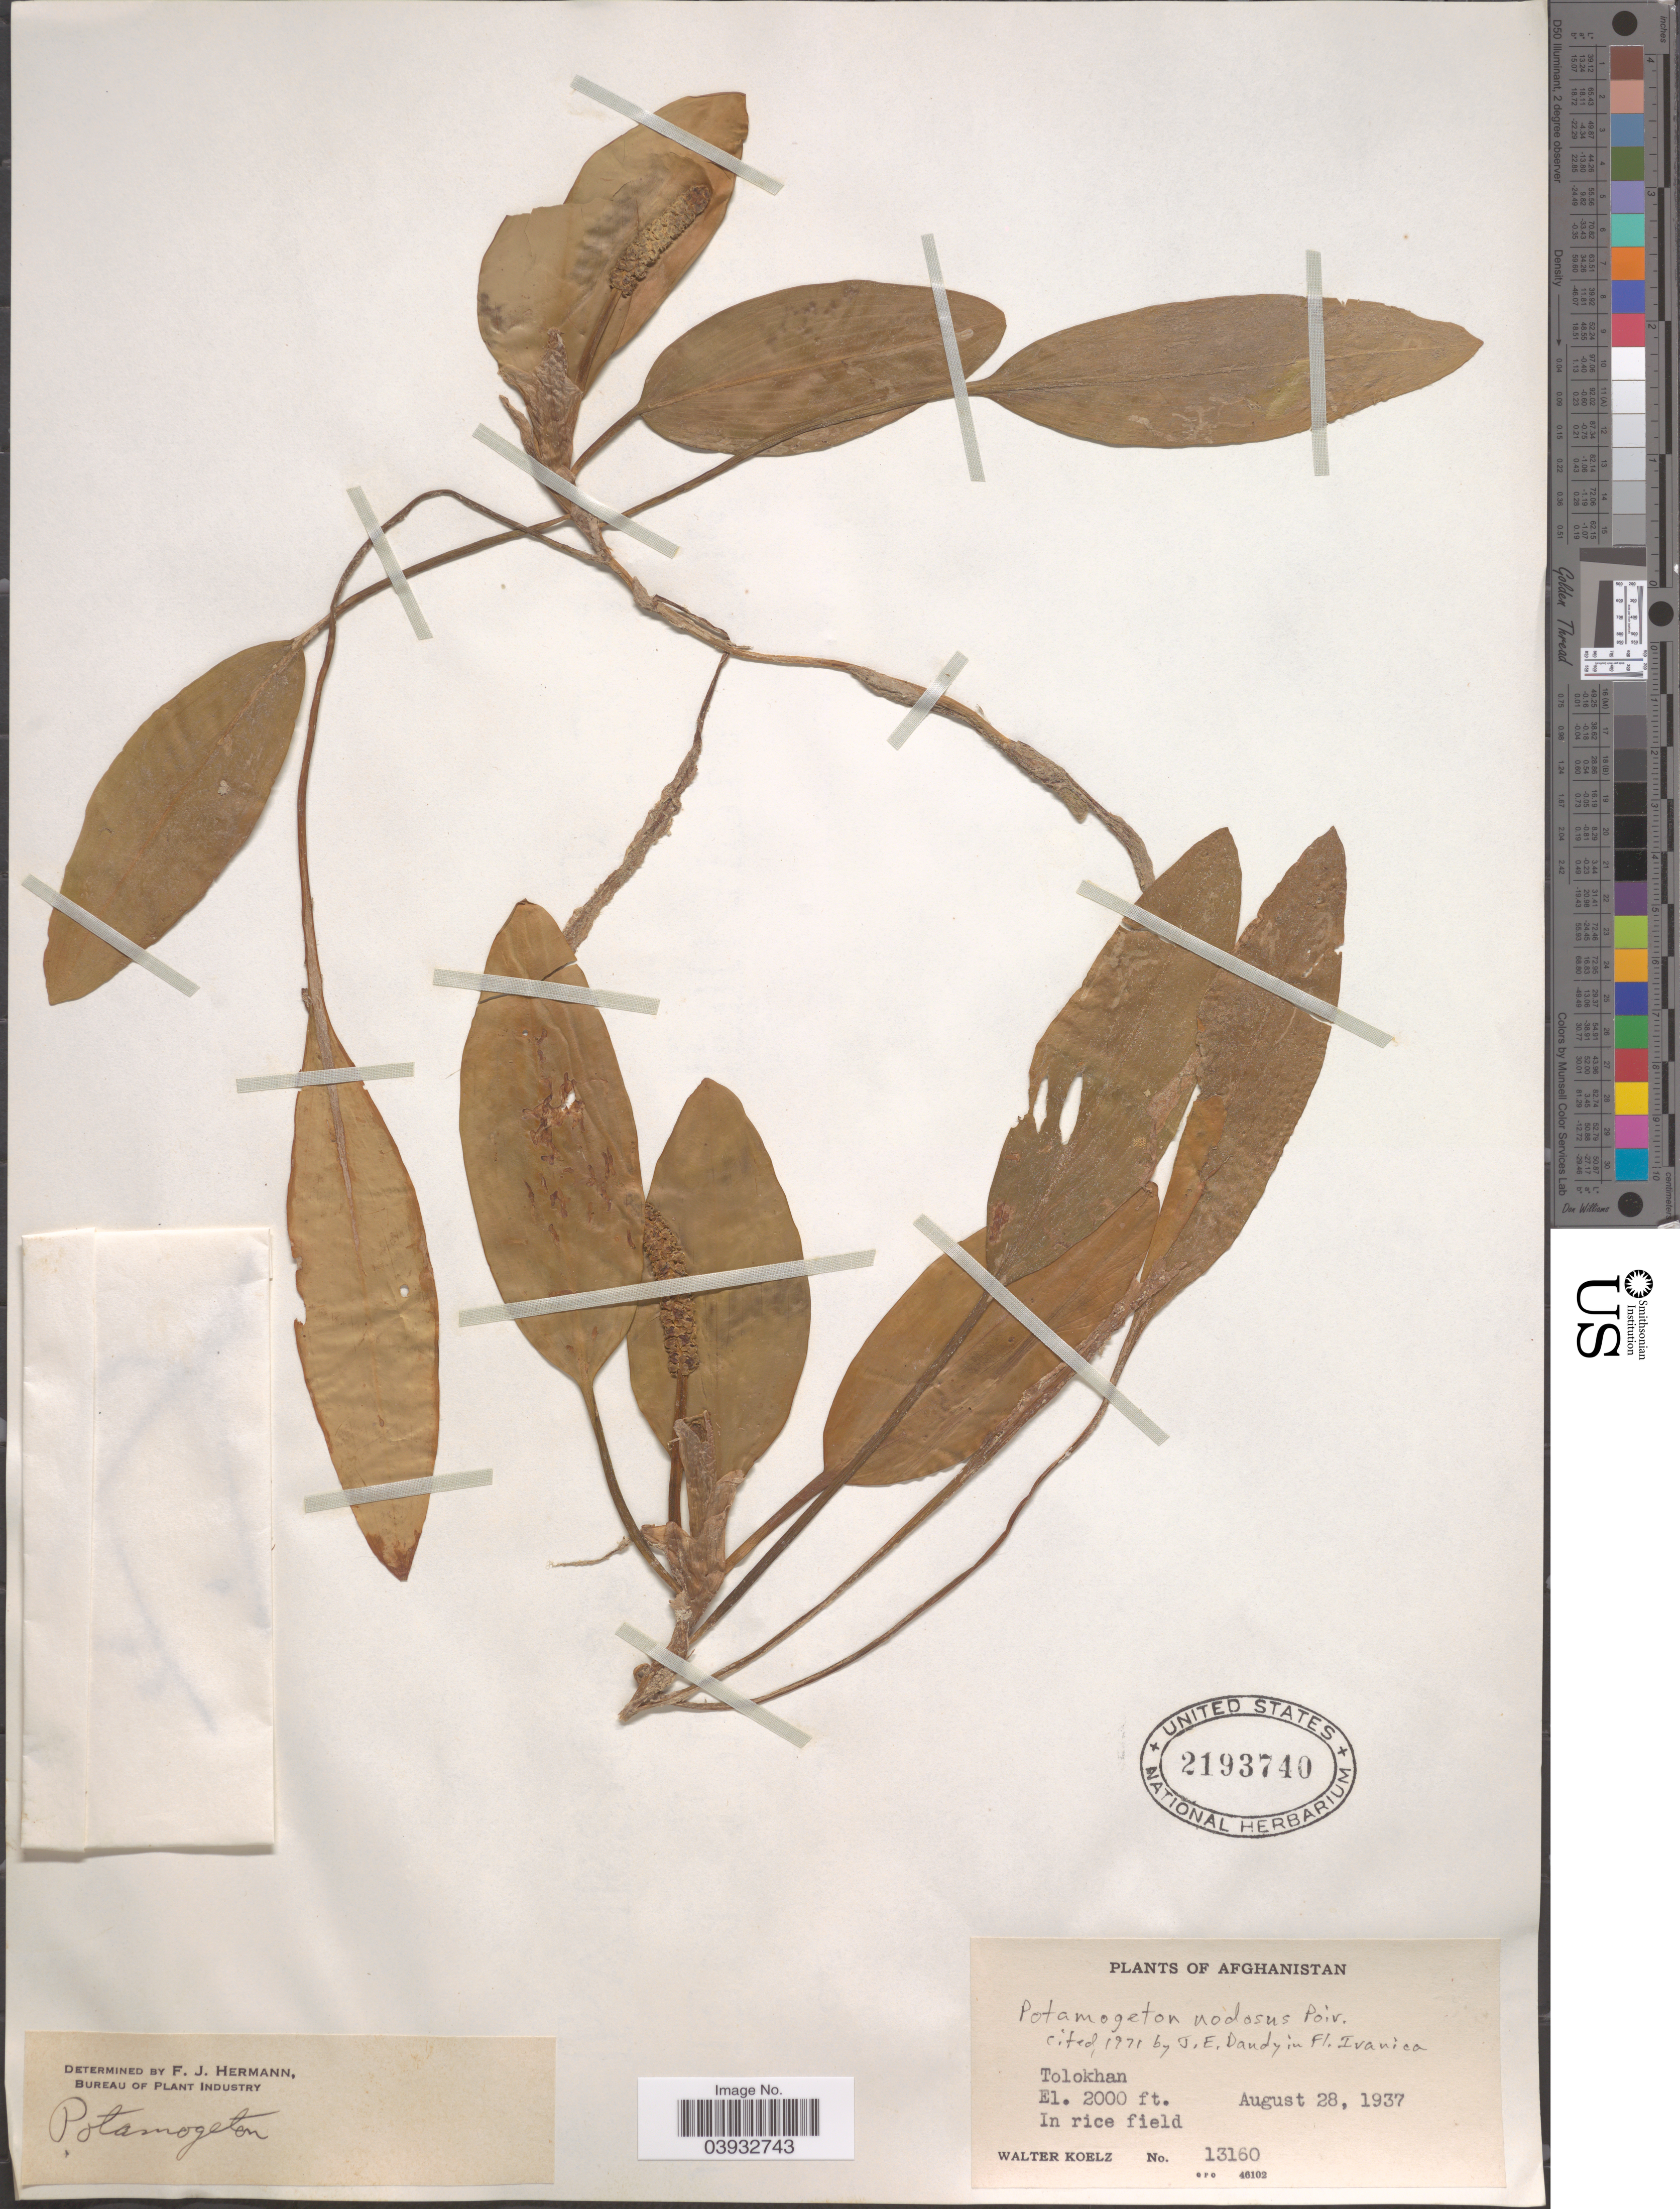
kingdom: Plantae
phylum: Tracheophyta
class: Liliopsida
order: Alismatales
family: Potamogetonaceae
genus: Potamogeton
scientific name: Potamogeton nodosus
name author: Poir.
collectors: W. N. Koelz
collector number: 13160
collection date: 1937-08-28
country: Afghanistan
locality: Tolokhan, In rice field.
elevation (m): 610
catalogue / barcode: US 2193740